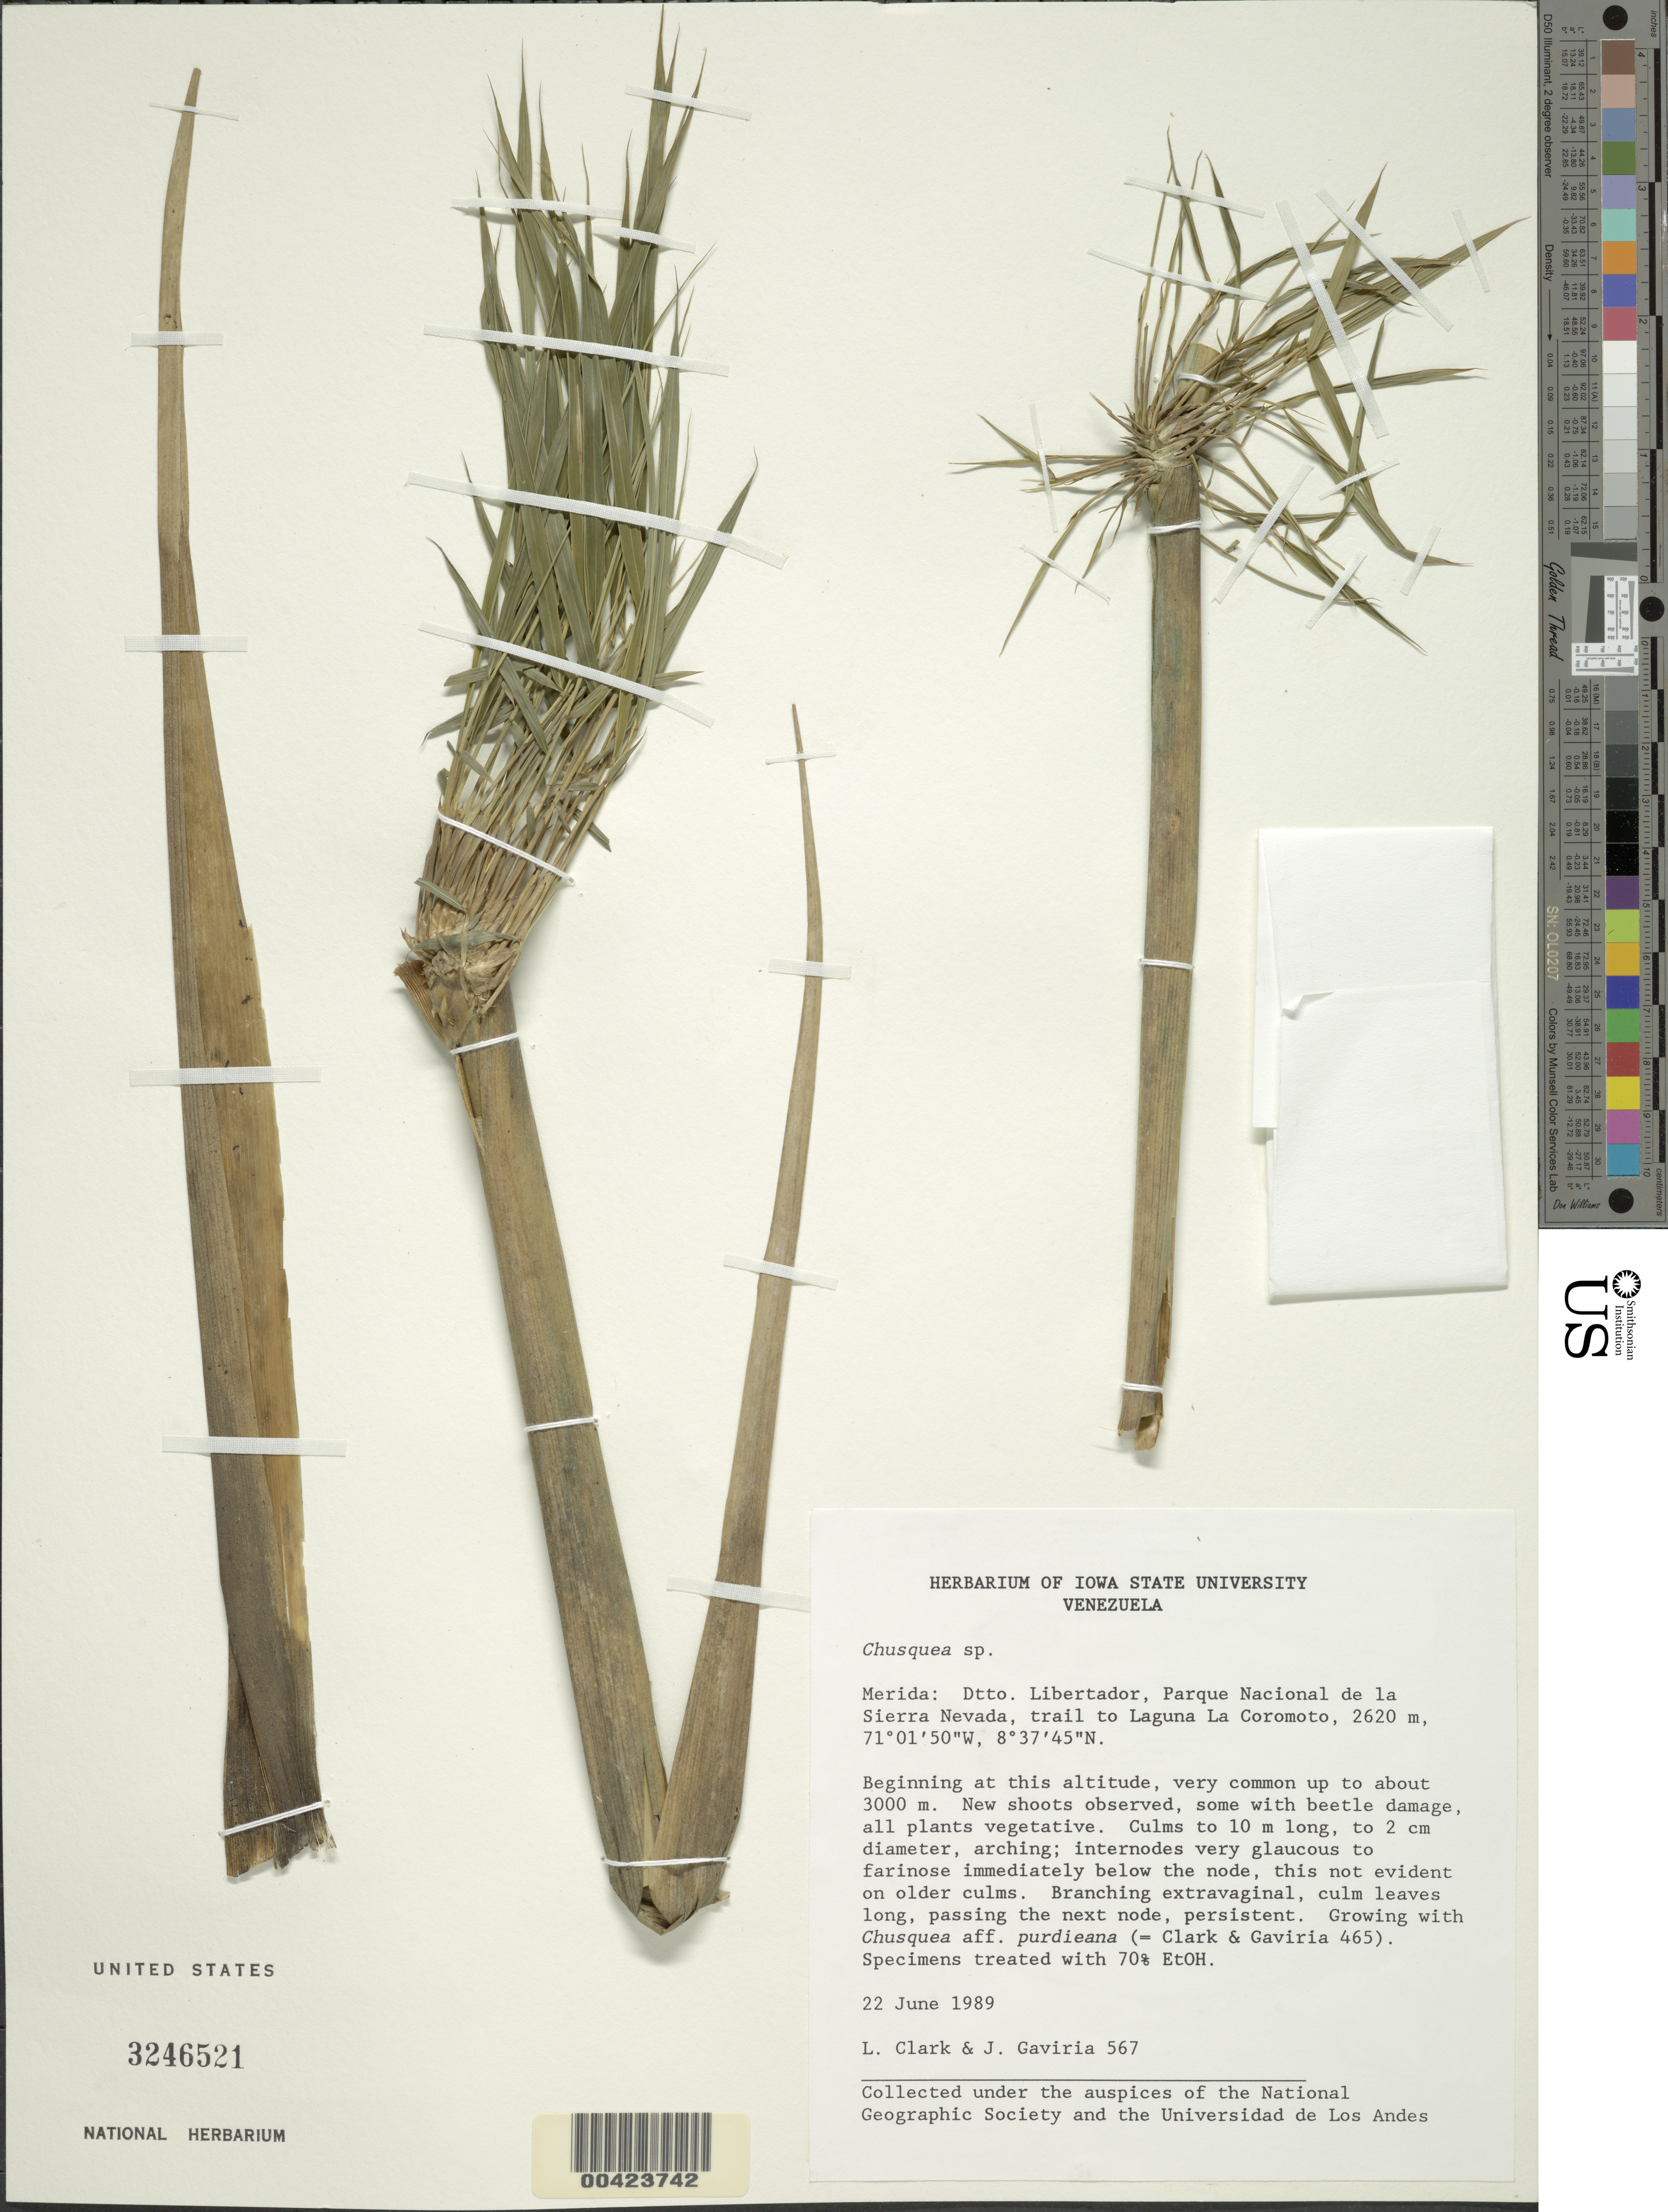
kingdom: Plantae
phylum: Tracheophyta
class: Liliopsida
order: Poales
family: Poaceae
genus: Chusquea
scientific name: Chusquea sp.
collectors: L. G. Clark & J. Gaviria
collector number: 567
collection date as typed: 22 Jun 1989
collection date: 1989-06-22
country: Venezuela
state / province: Mérida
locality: Trail to laguna la coromoto; parque nacional de la sierra nevada; dtto. libertador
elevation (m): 2620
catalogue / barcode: US 3246521